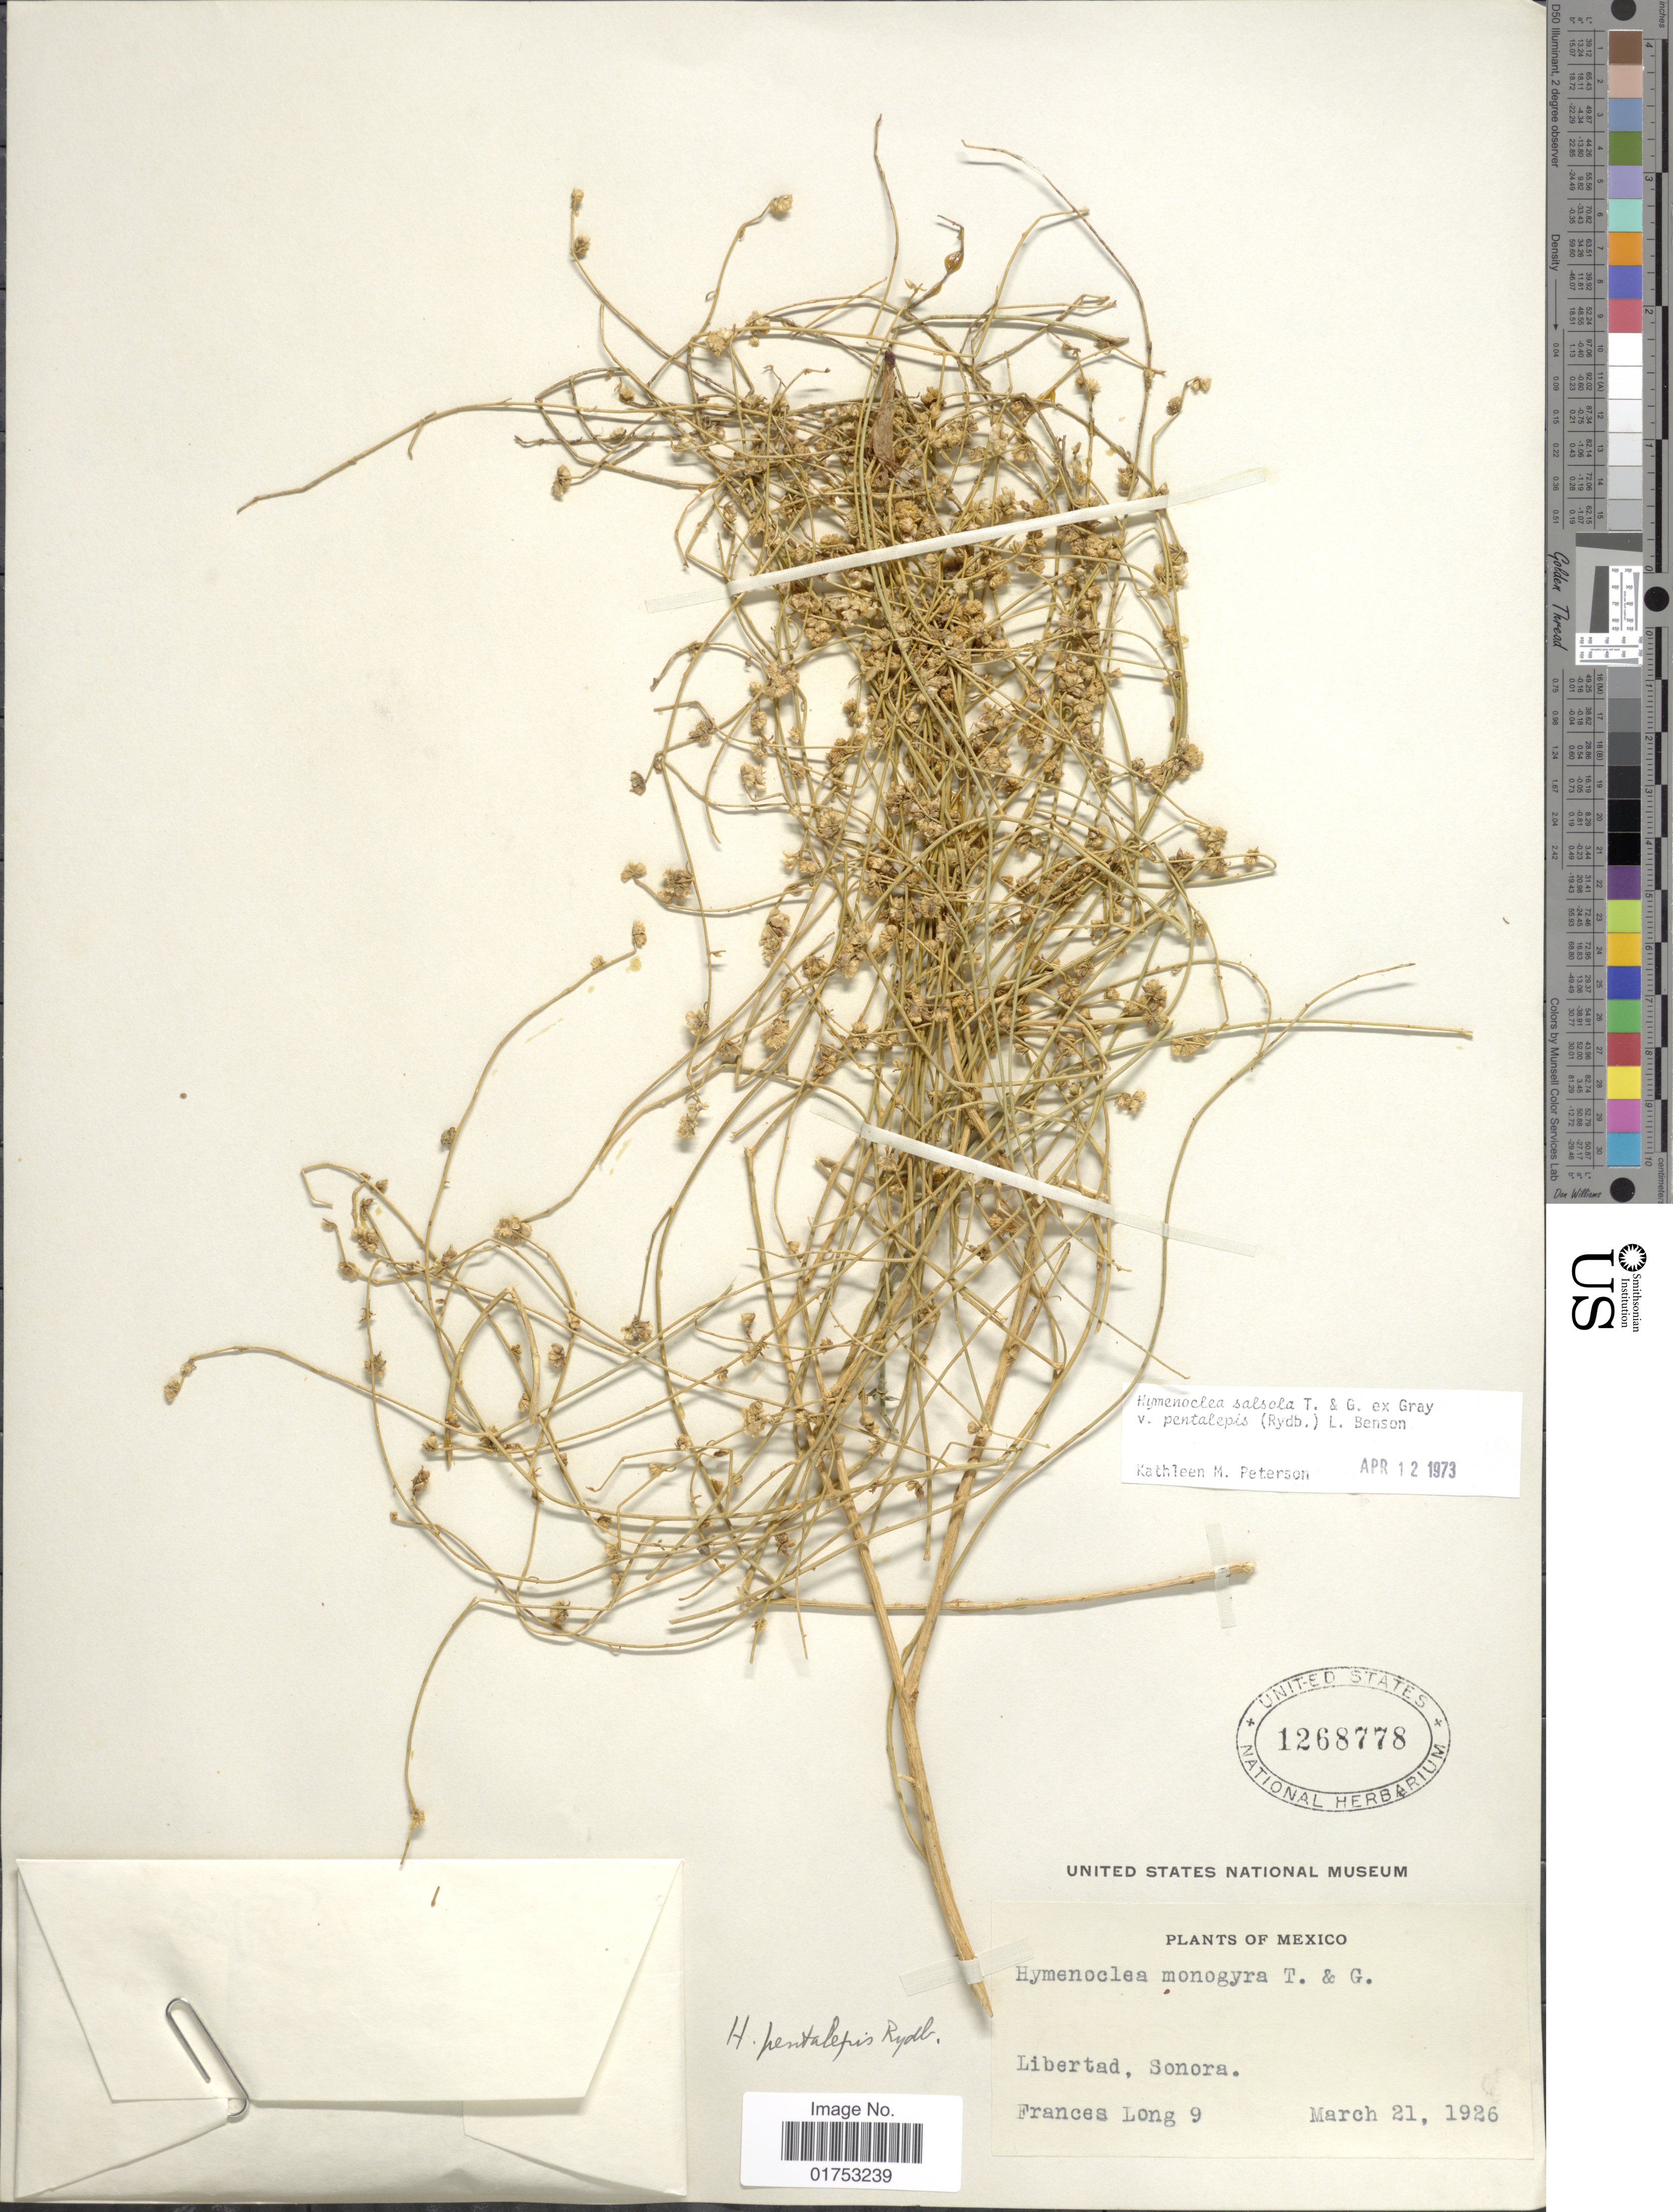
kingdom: Plantae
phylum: Tracheophyta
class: Magnoliopsida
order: Asterales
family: Asteraceae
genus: Hymenoclea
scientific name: Hymenoclea pentalepis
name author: Torr.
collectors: F. Long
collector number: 9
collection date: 1926-03-21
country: Mexico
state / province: Sonora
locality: Libertad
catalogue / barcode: US 1268778